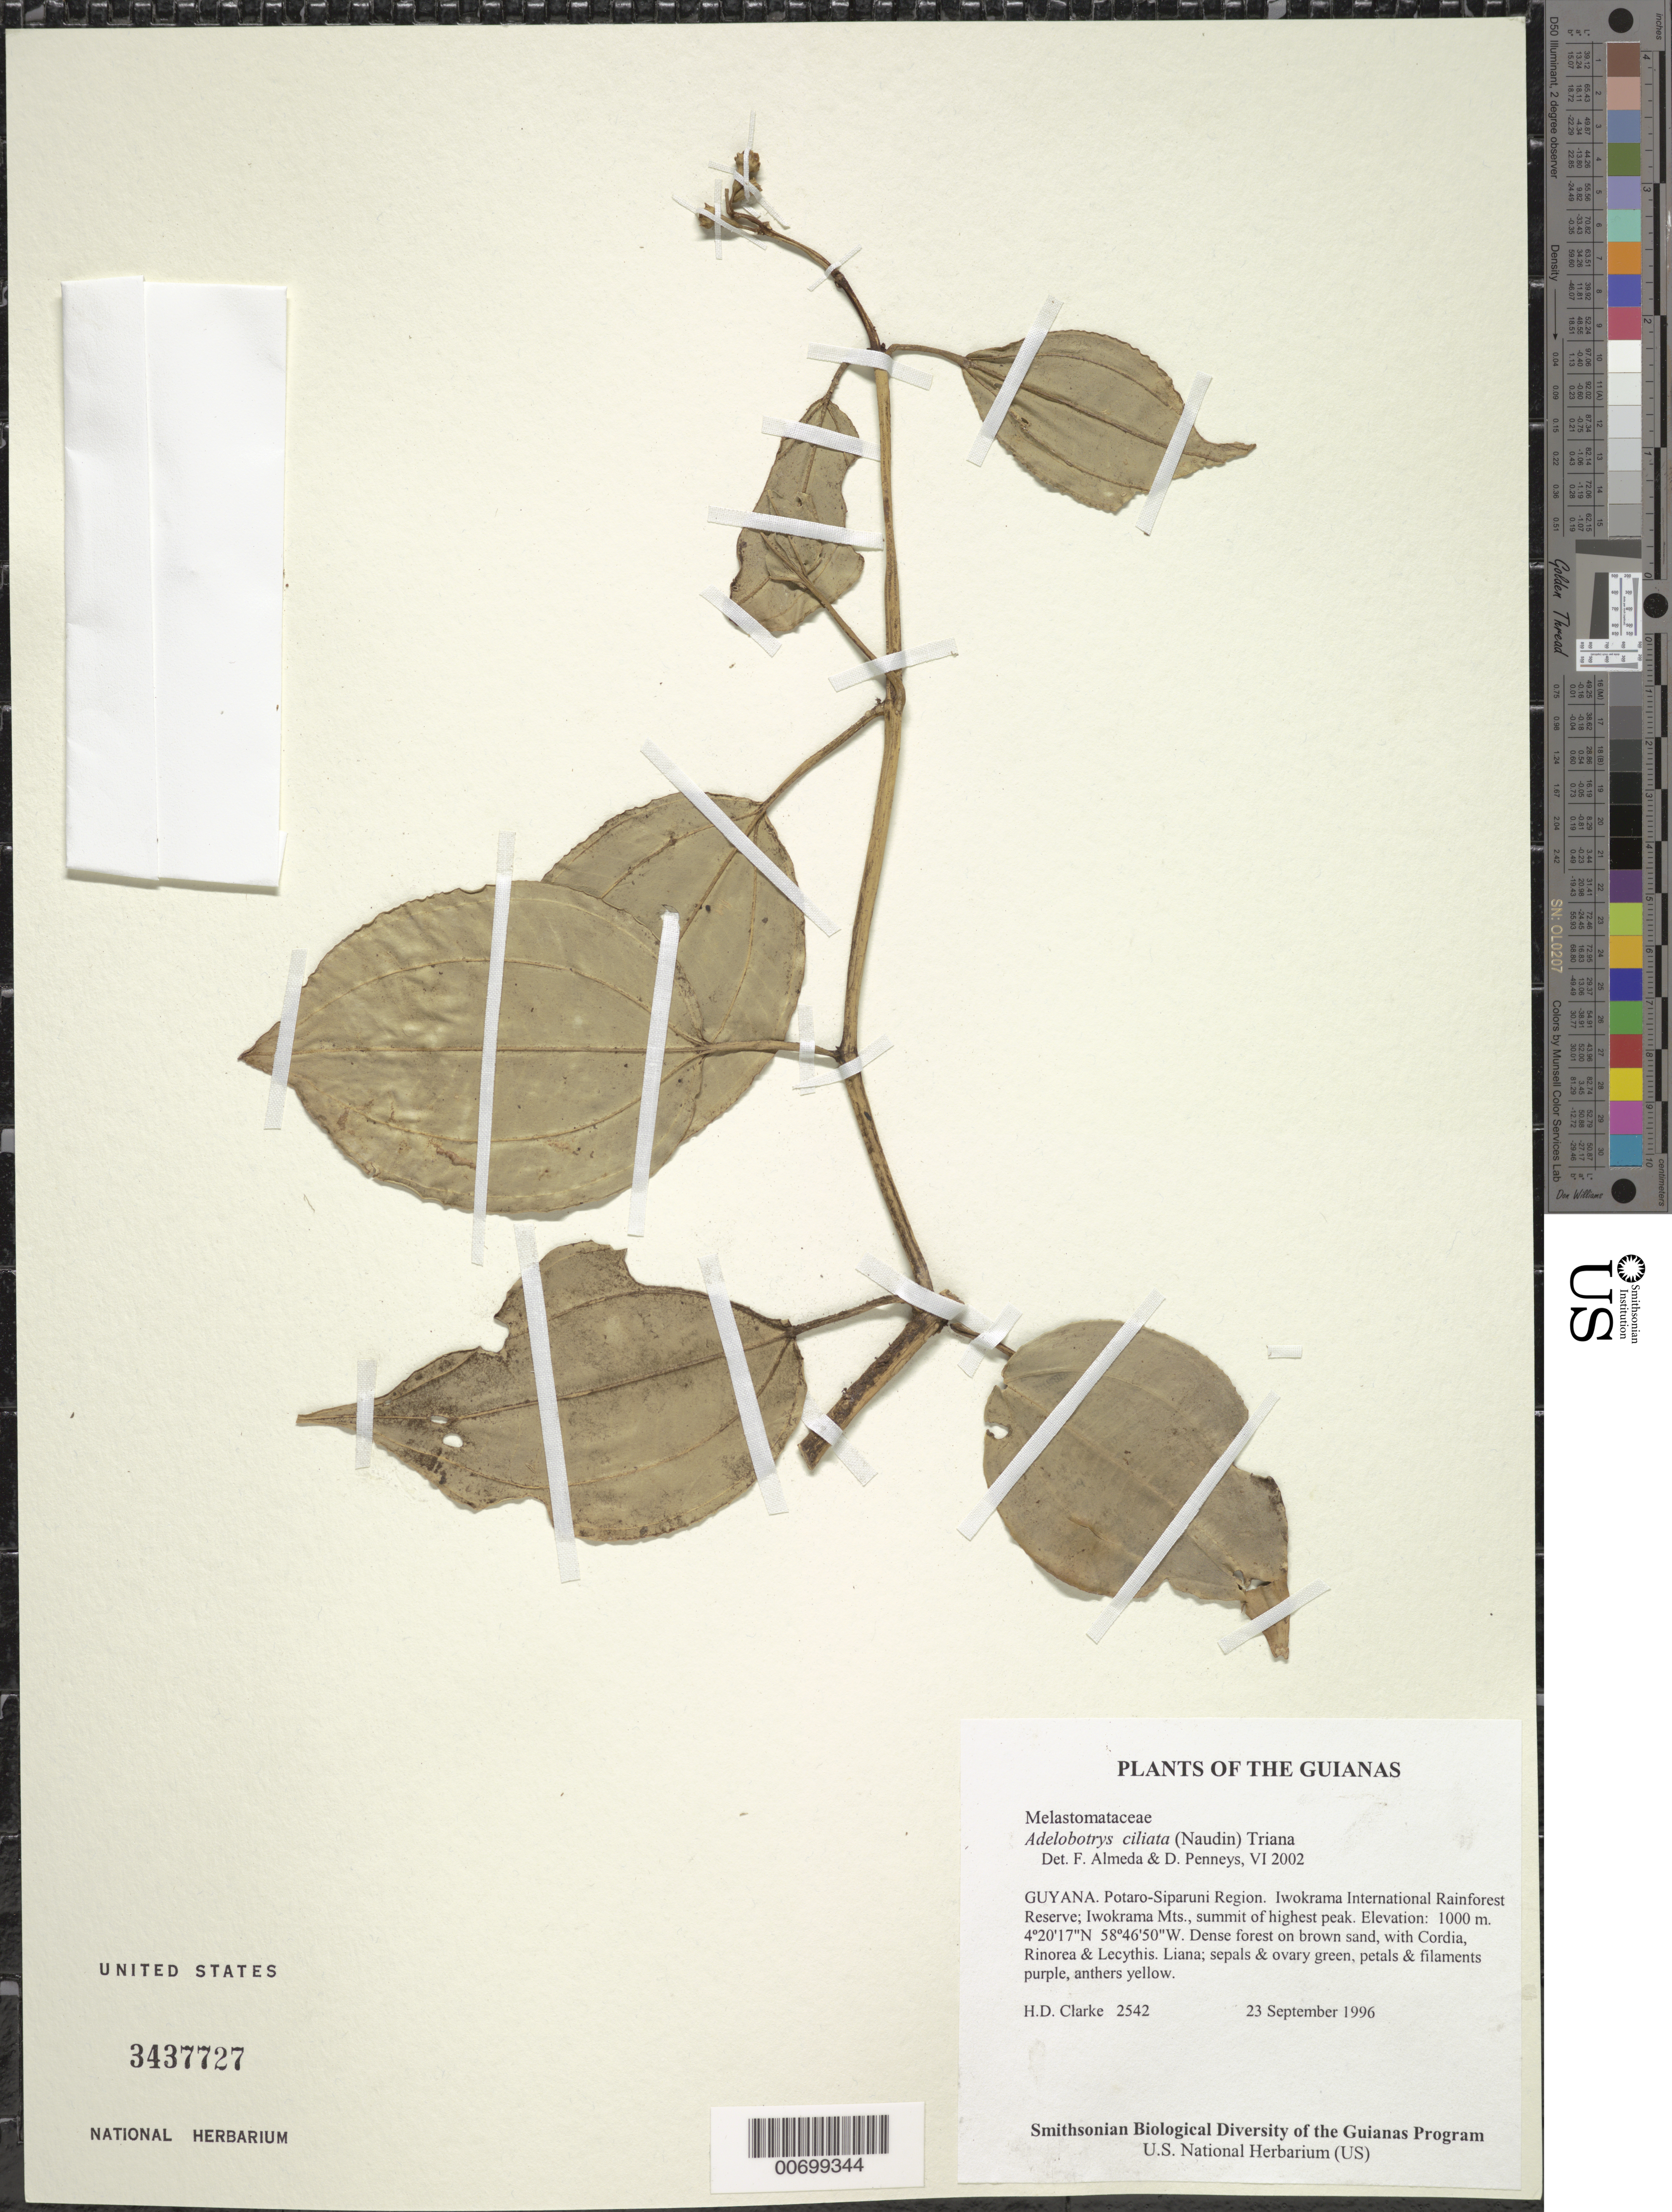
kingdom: Plantae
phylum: Tracheophyta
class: Magnoliopsida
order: Myrtales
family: Melastomataceae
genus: Adelobotrys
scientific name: Adelobotrys ciliata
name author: (Naudin) Triana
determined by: Almeda, F.; Penneys, D. S.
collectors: H. D. Clarke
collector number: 2542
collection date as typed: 23 September 1996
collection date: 1996-09-23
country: Guyana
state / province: Potaro-Siparuni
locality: Iwokrama International Rainforest Reserve; Iwokrama Mts., summit of highest peak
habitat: Dense forest on brown sand, with Cordia, Rinorea & Lecythis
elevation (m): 1000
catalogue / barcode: US 3437727